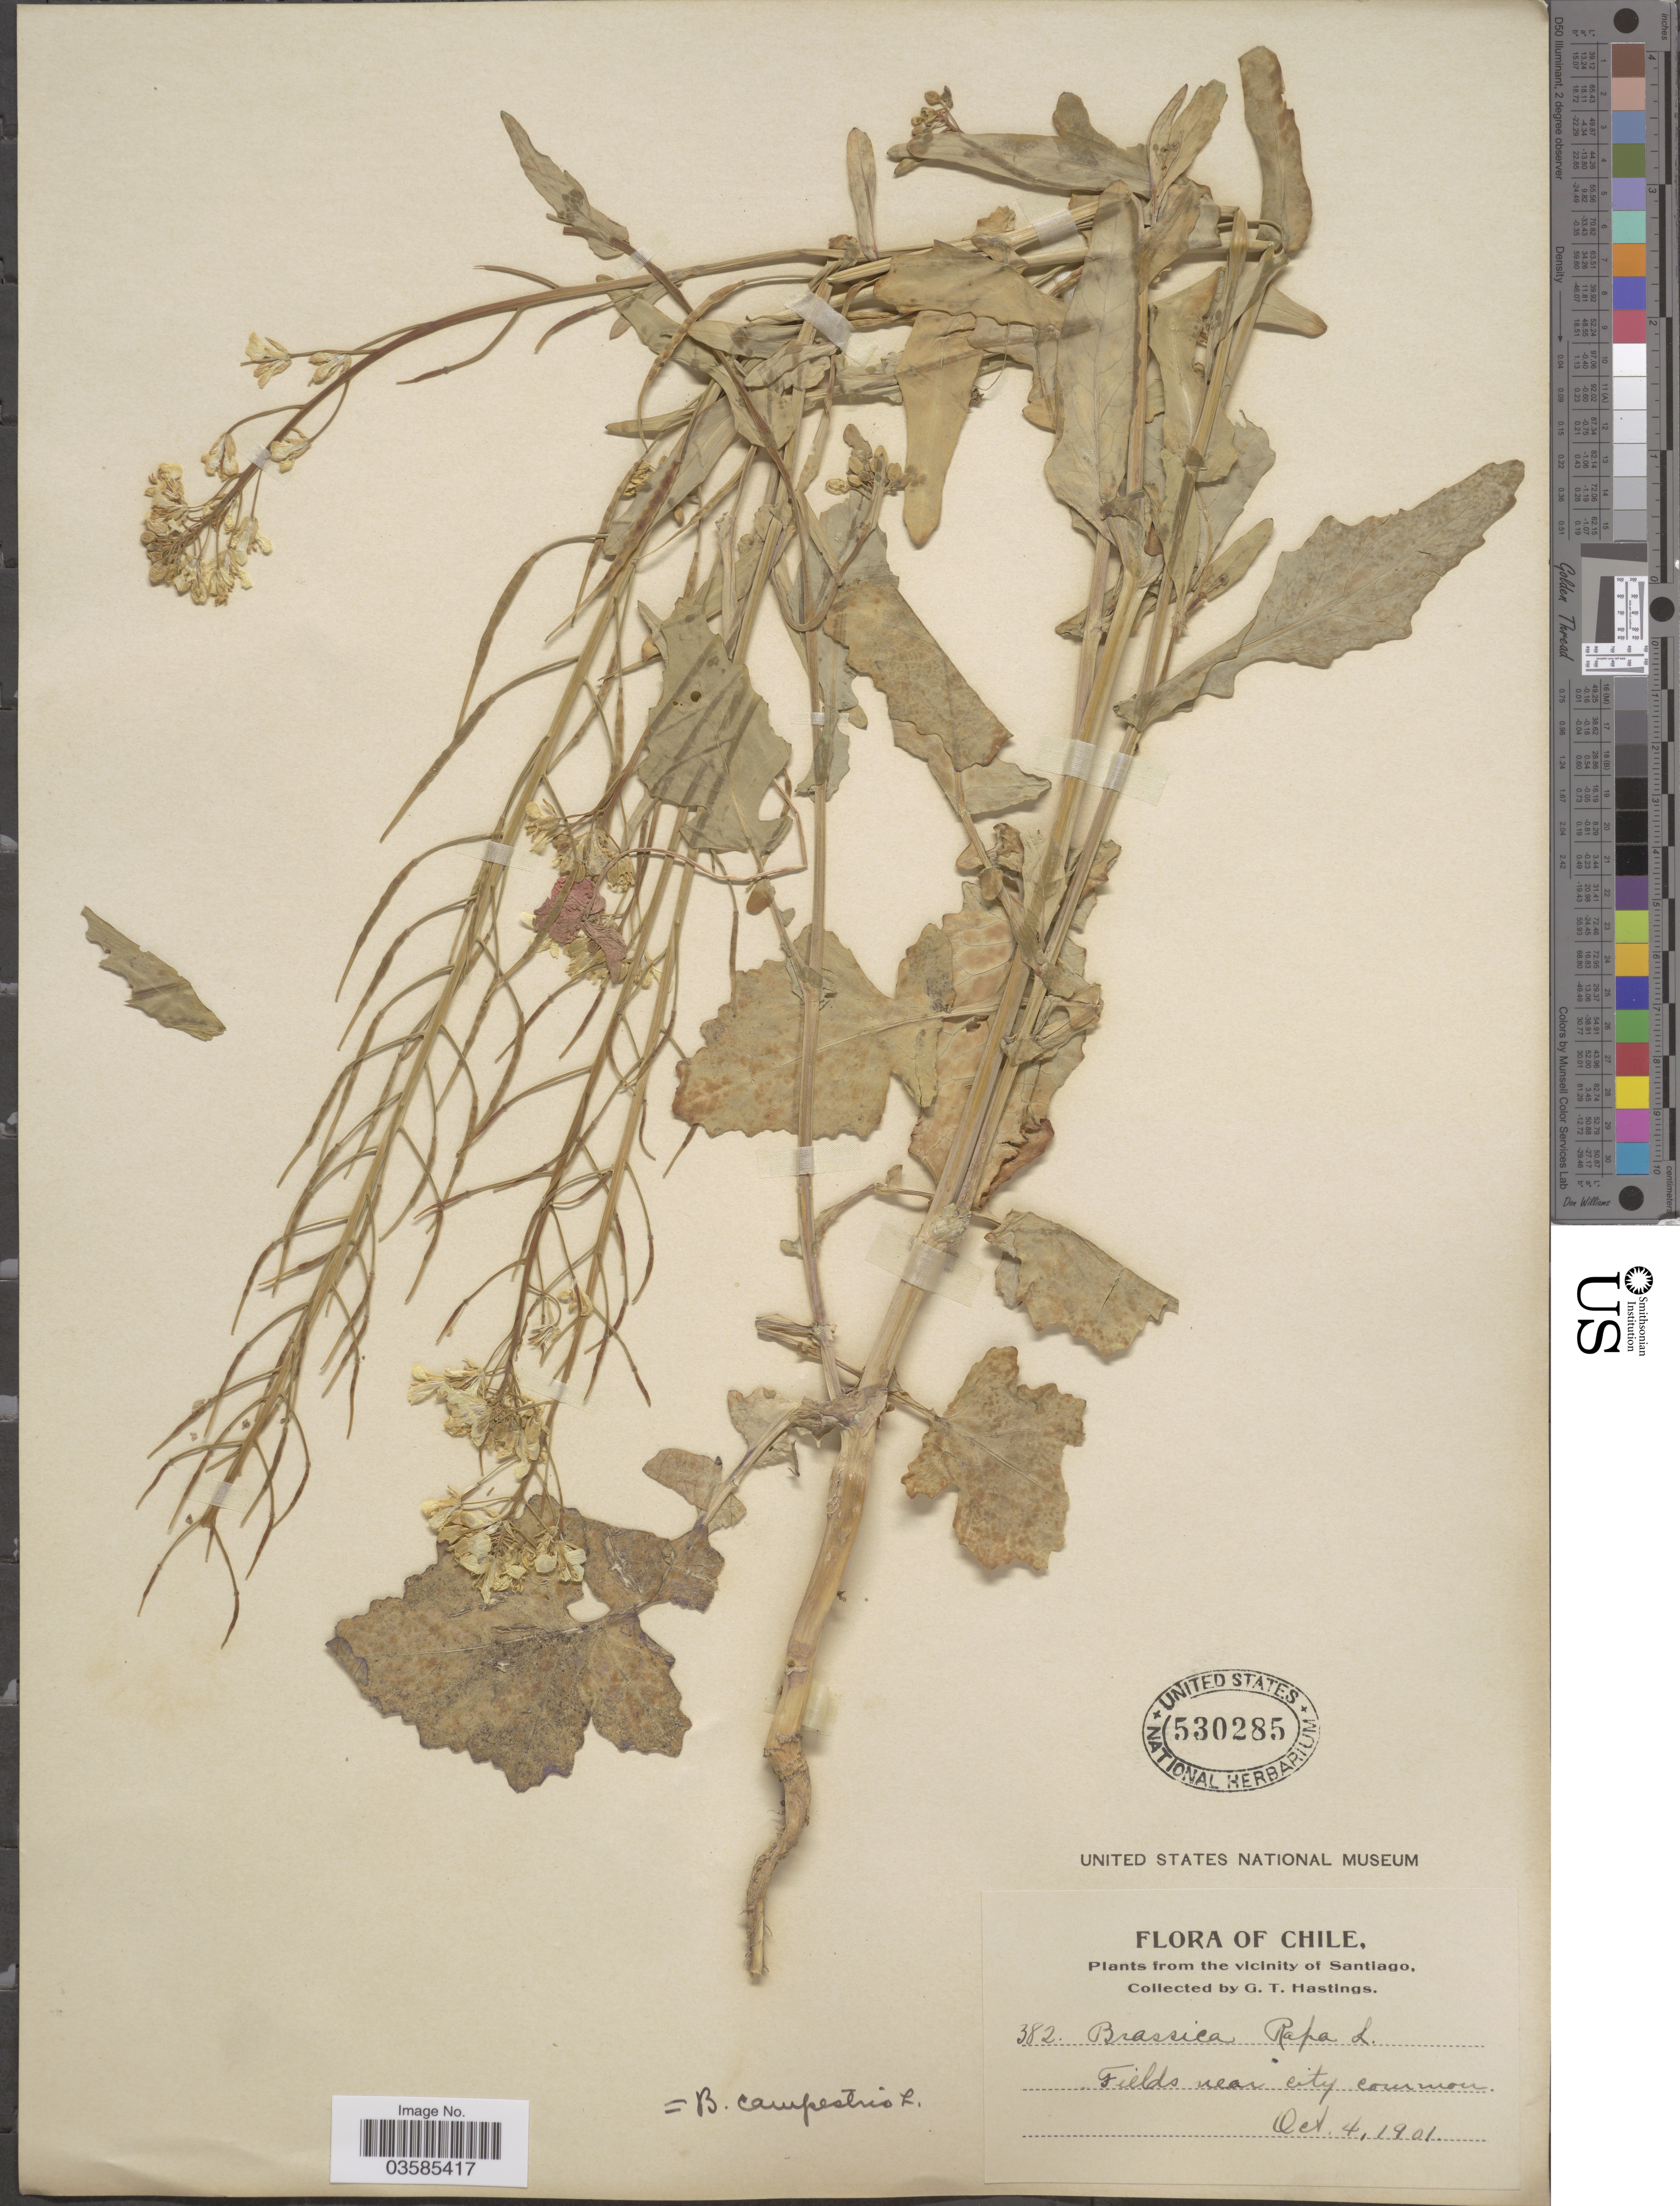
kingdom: Plantae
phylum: Tracheophyta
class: Magnoliopsida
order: Brassicales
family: Brassicaceae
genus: Brassica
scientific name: Brassica campestris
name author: L.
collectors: G. Hastings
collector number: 382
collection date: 1901-10-04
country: Chile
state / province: Región Metropolitana (RM)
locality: Vicinity of Santiago. Fields near city.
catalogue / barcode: US 530285